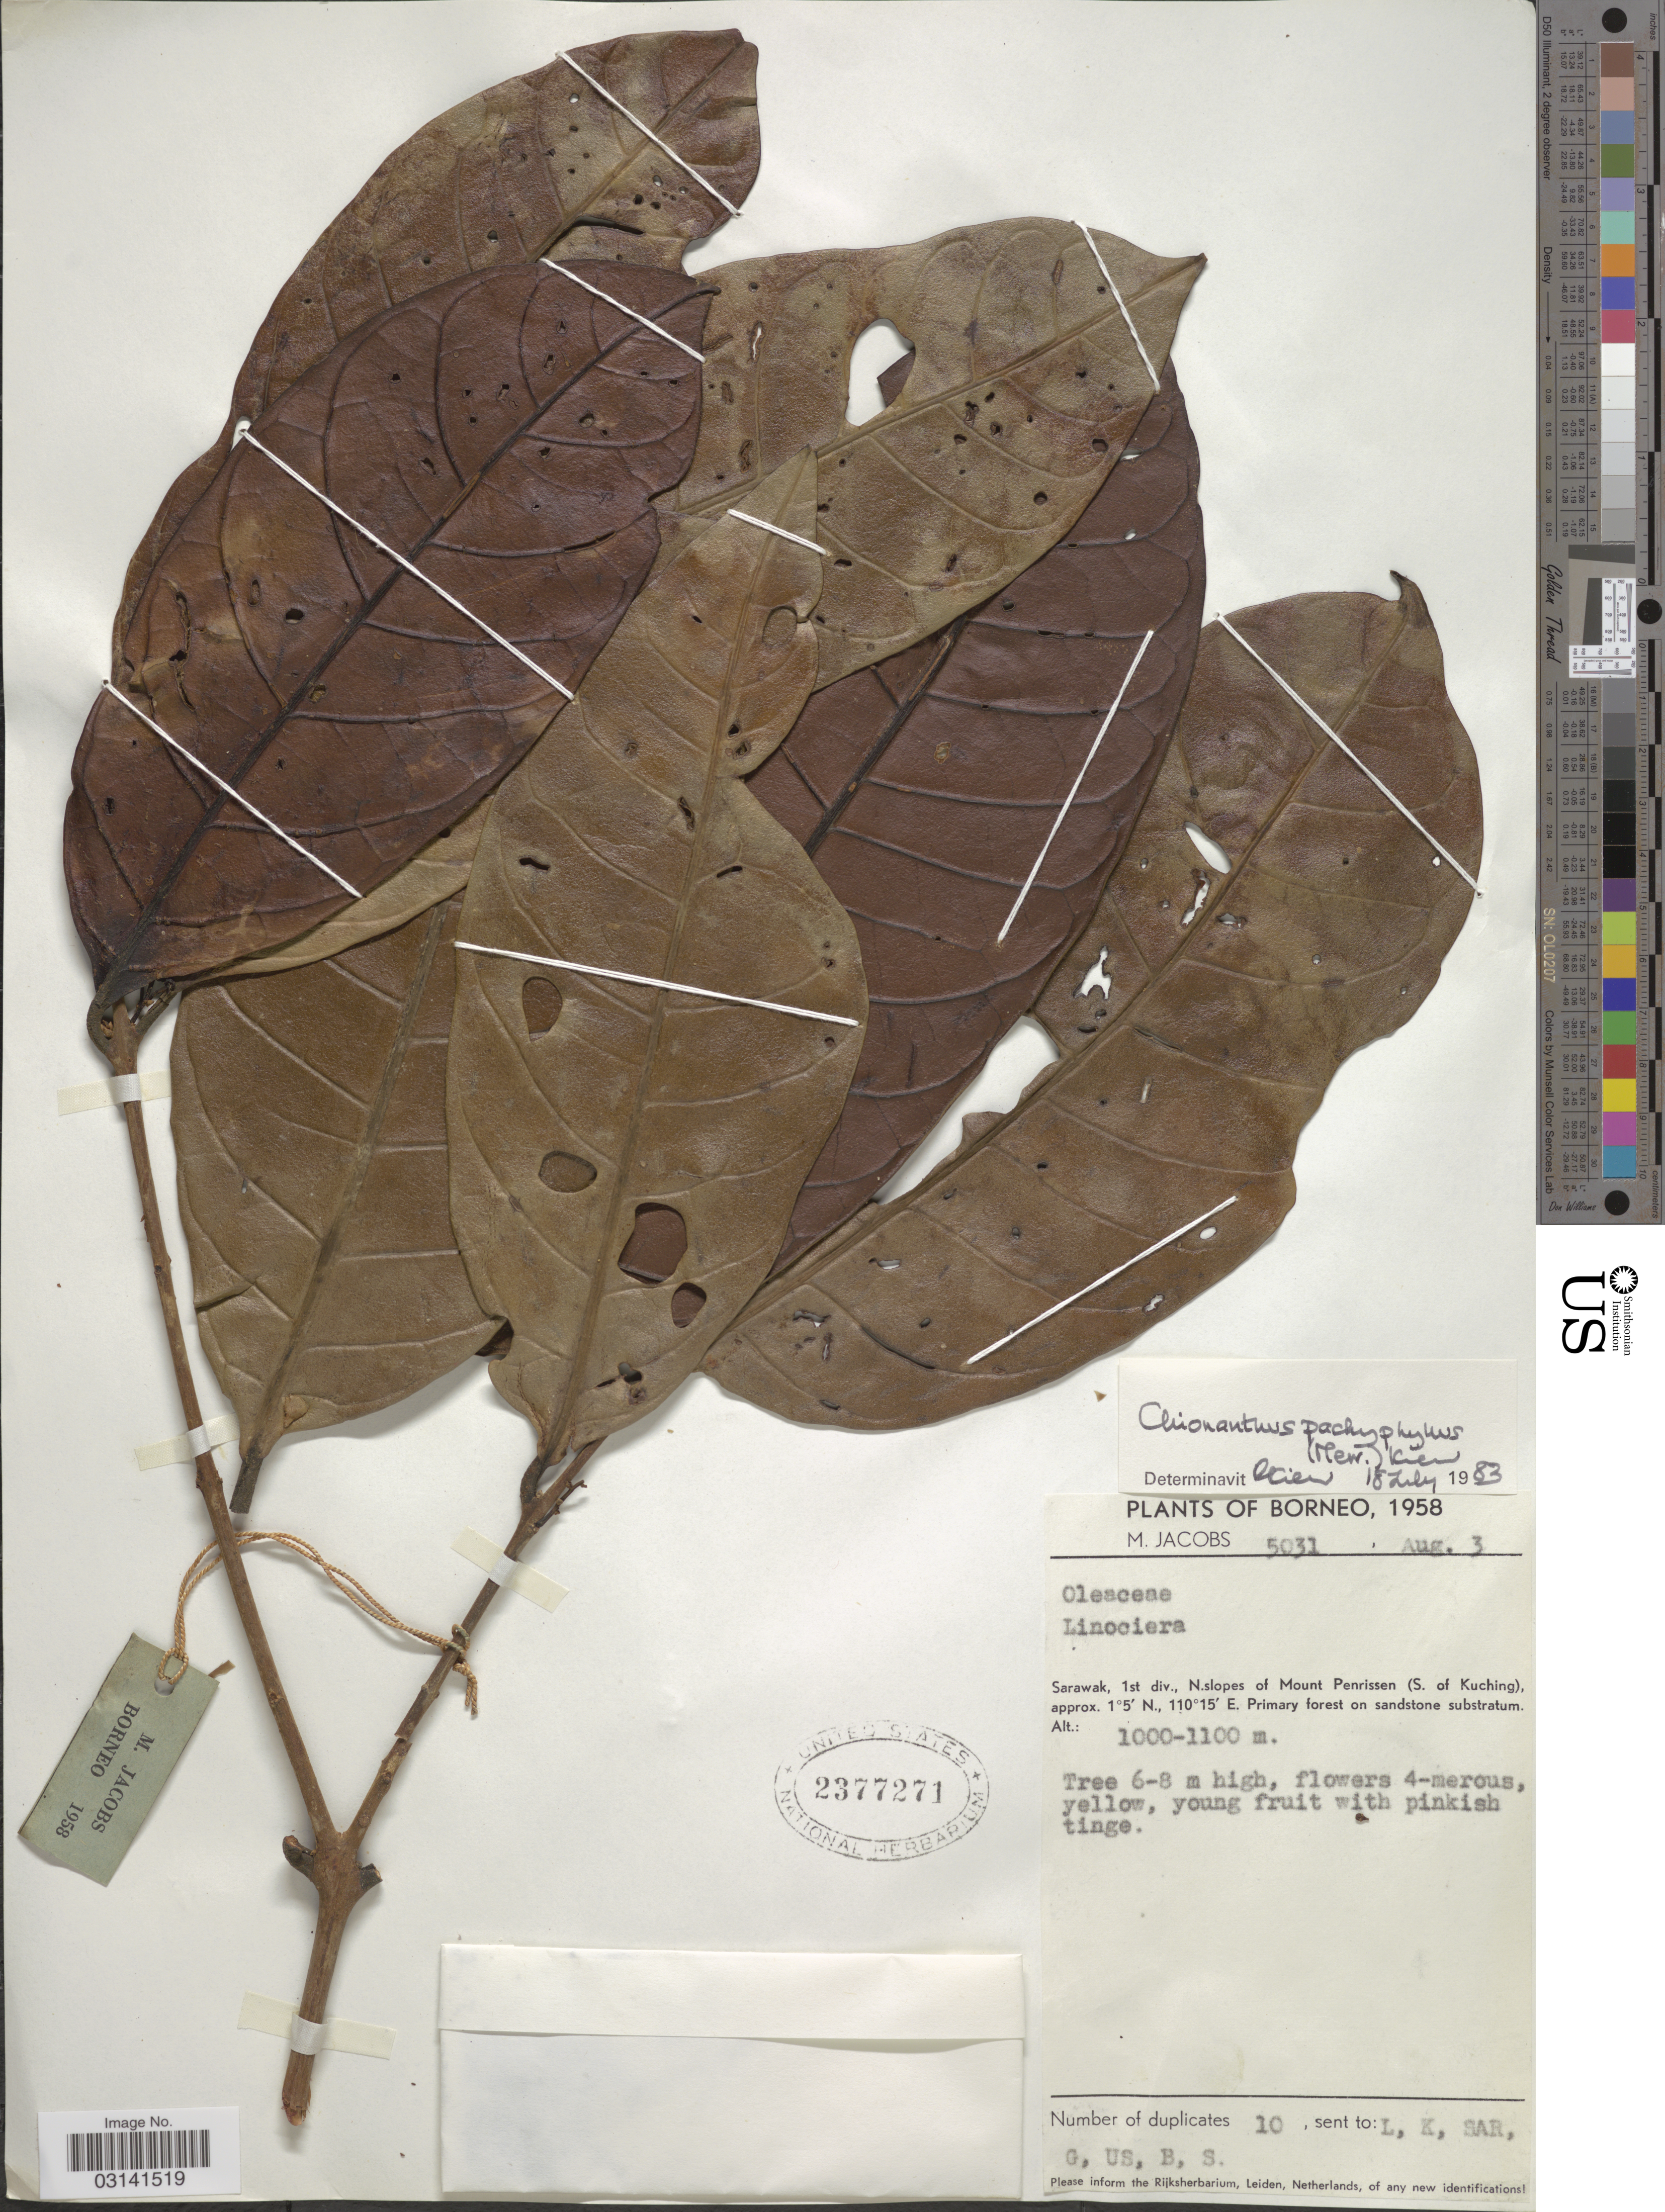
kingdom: Plantae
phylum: Tracheophyta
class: Magnoliopsida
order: Lamiales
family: Oleaceae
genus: Chionanthus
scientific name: Chionanthus pachyphyllus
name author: (Merr.) Kiew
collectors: M. Jacobs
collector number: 5031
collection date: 1958-08-03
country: Malaysia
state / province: Sarawak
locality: Borneo, 1st div., N.slopes of Mount Penrissen (S. of Kuching).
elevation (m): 1000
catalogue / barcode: US 2377271